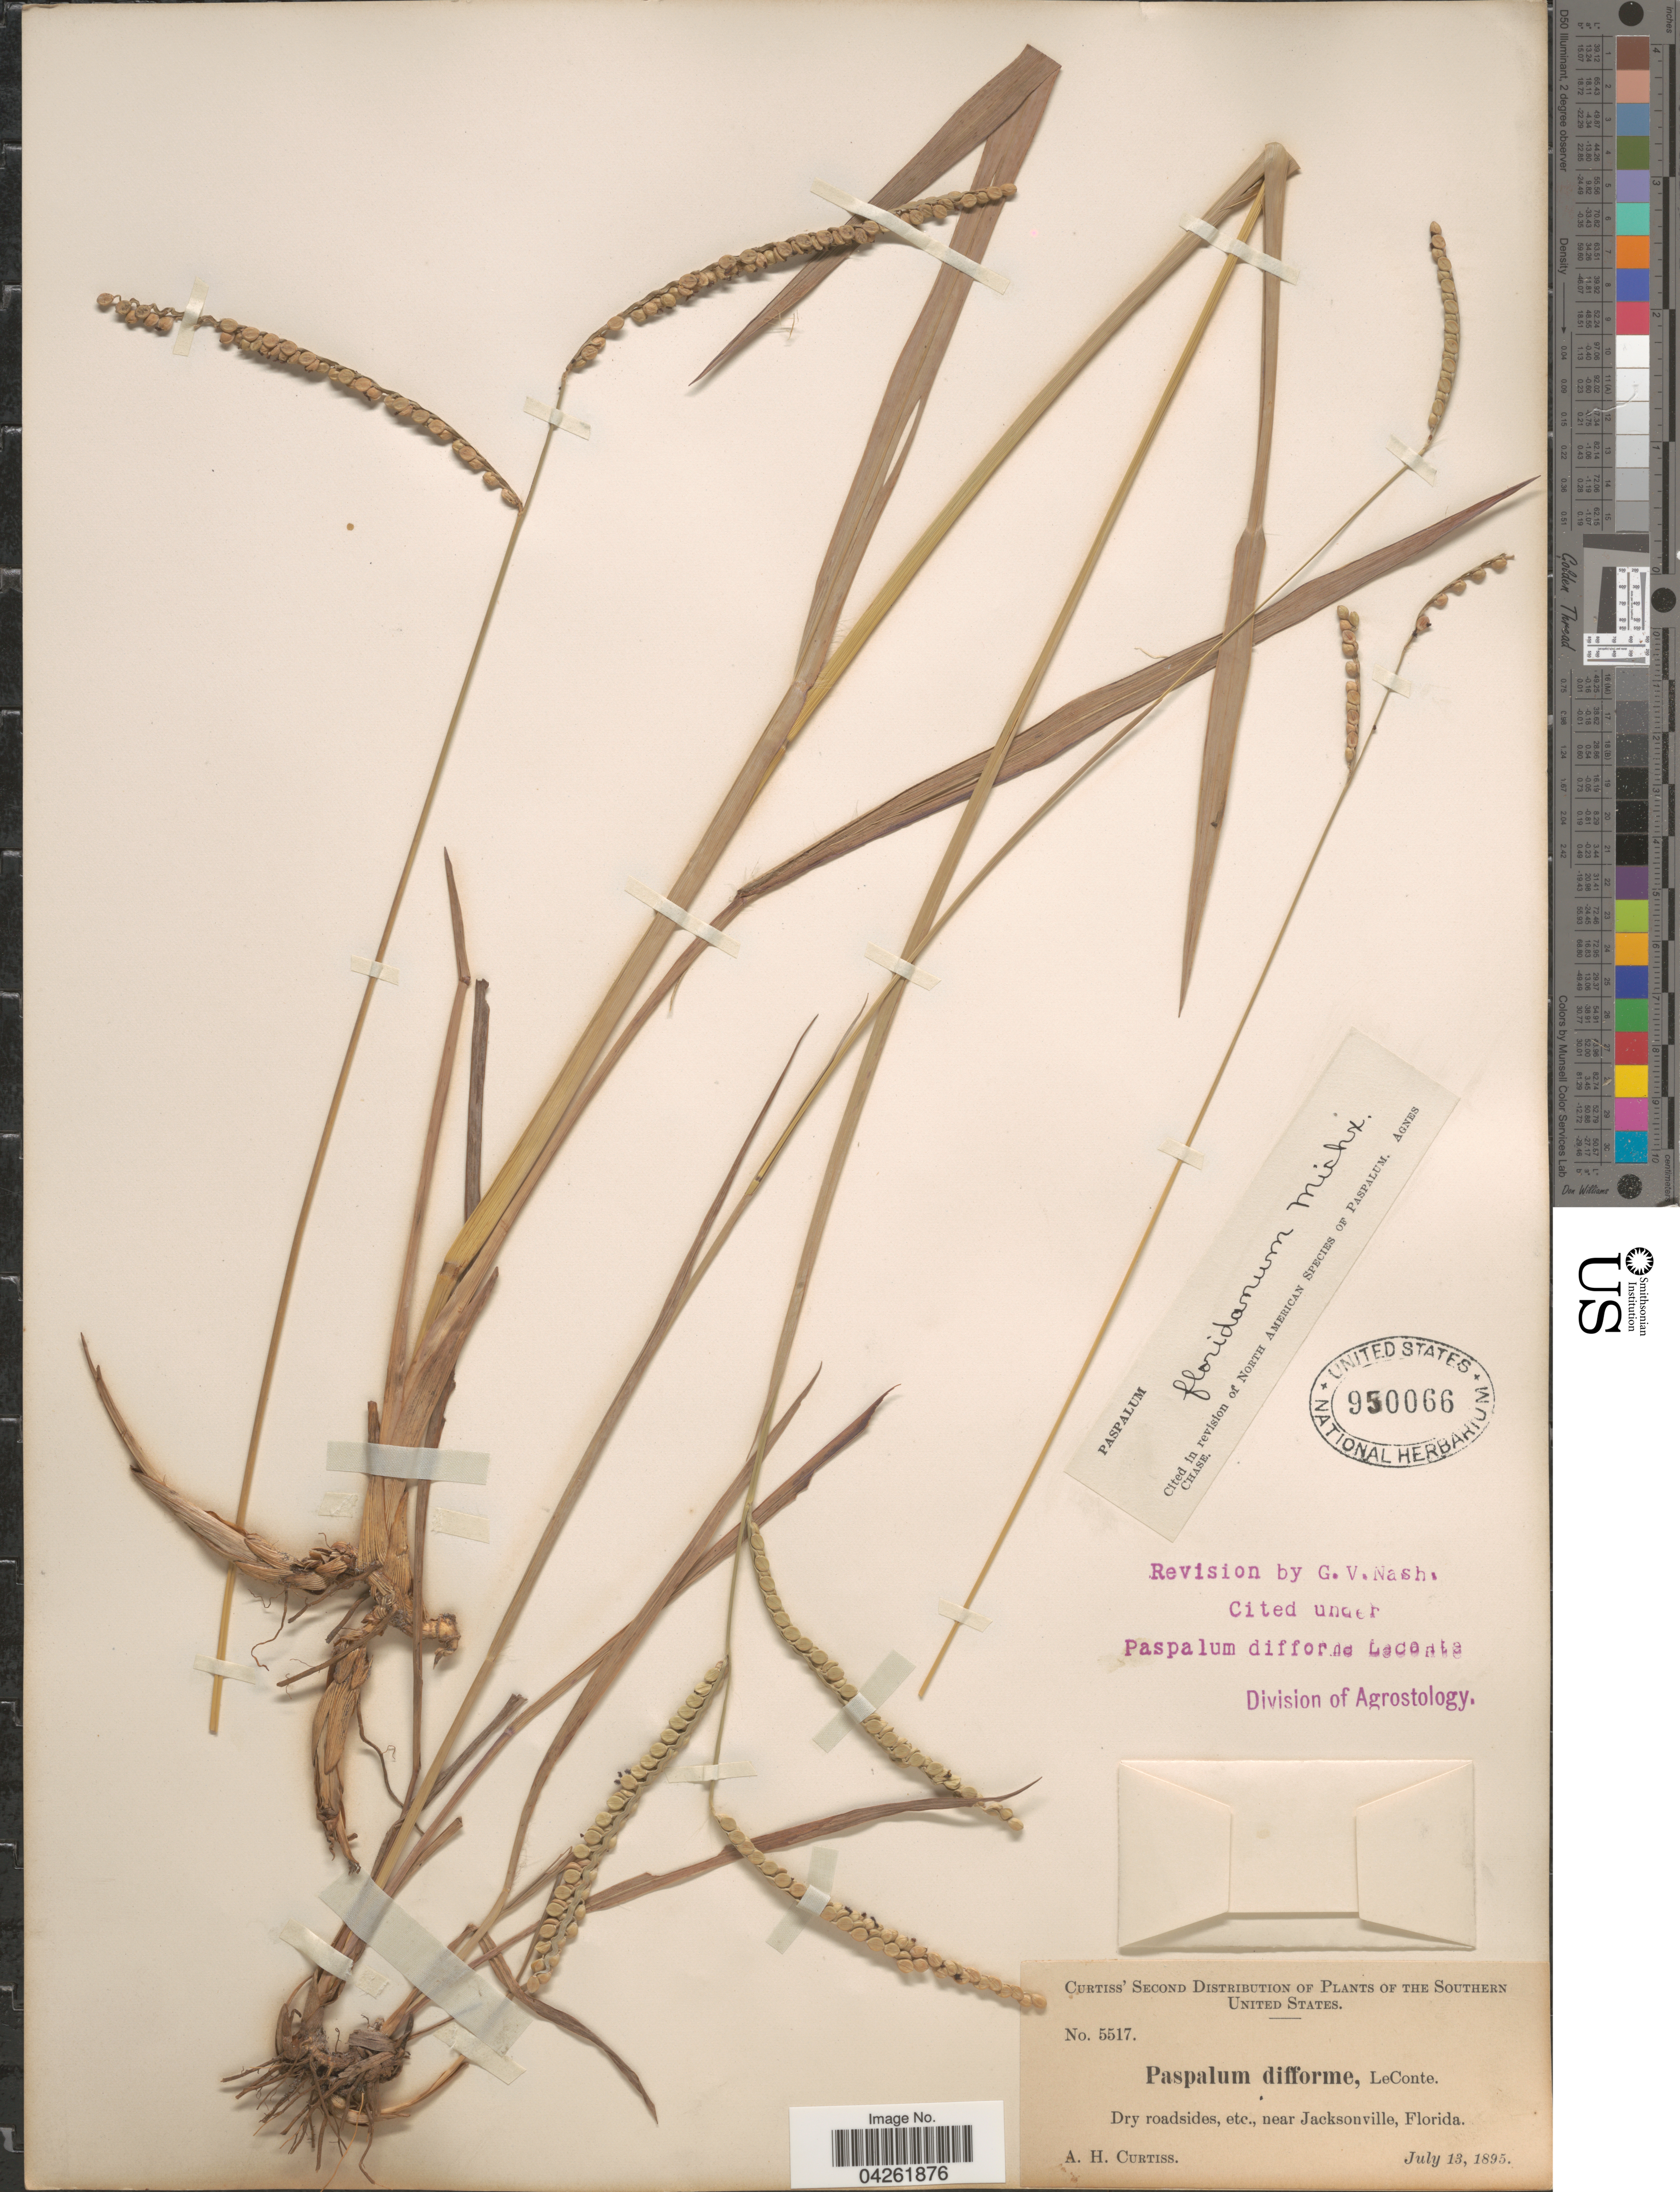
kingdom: Plantae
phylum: Tracheophyta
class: Liliopsida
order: Poales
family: Poaceae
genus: Paspalum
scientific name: Paspalum floridanum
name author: Michx.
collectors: A. H. Curtiss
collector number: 5517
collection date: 1895-07-13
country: United States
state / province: Florida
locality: The Southern United States. Dry roadside, etc., near Jacksonville.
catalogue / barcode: US 950066